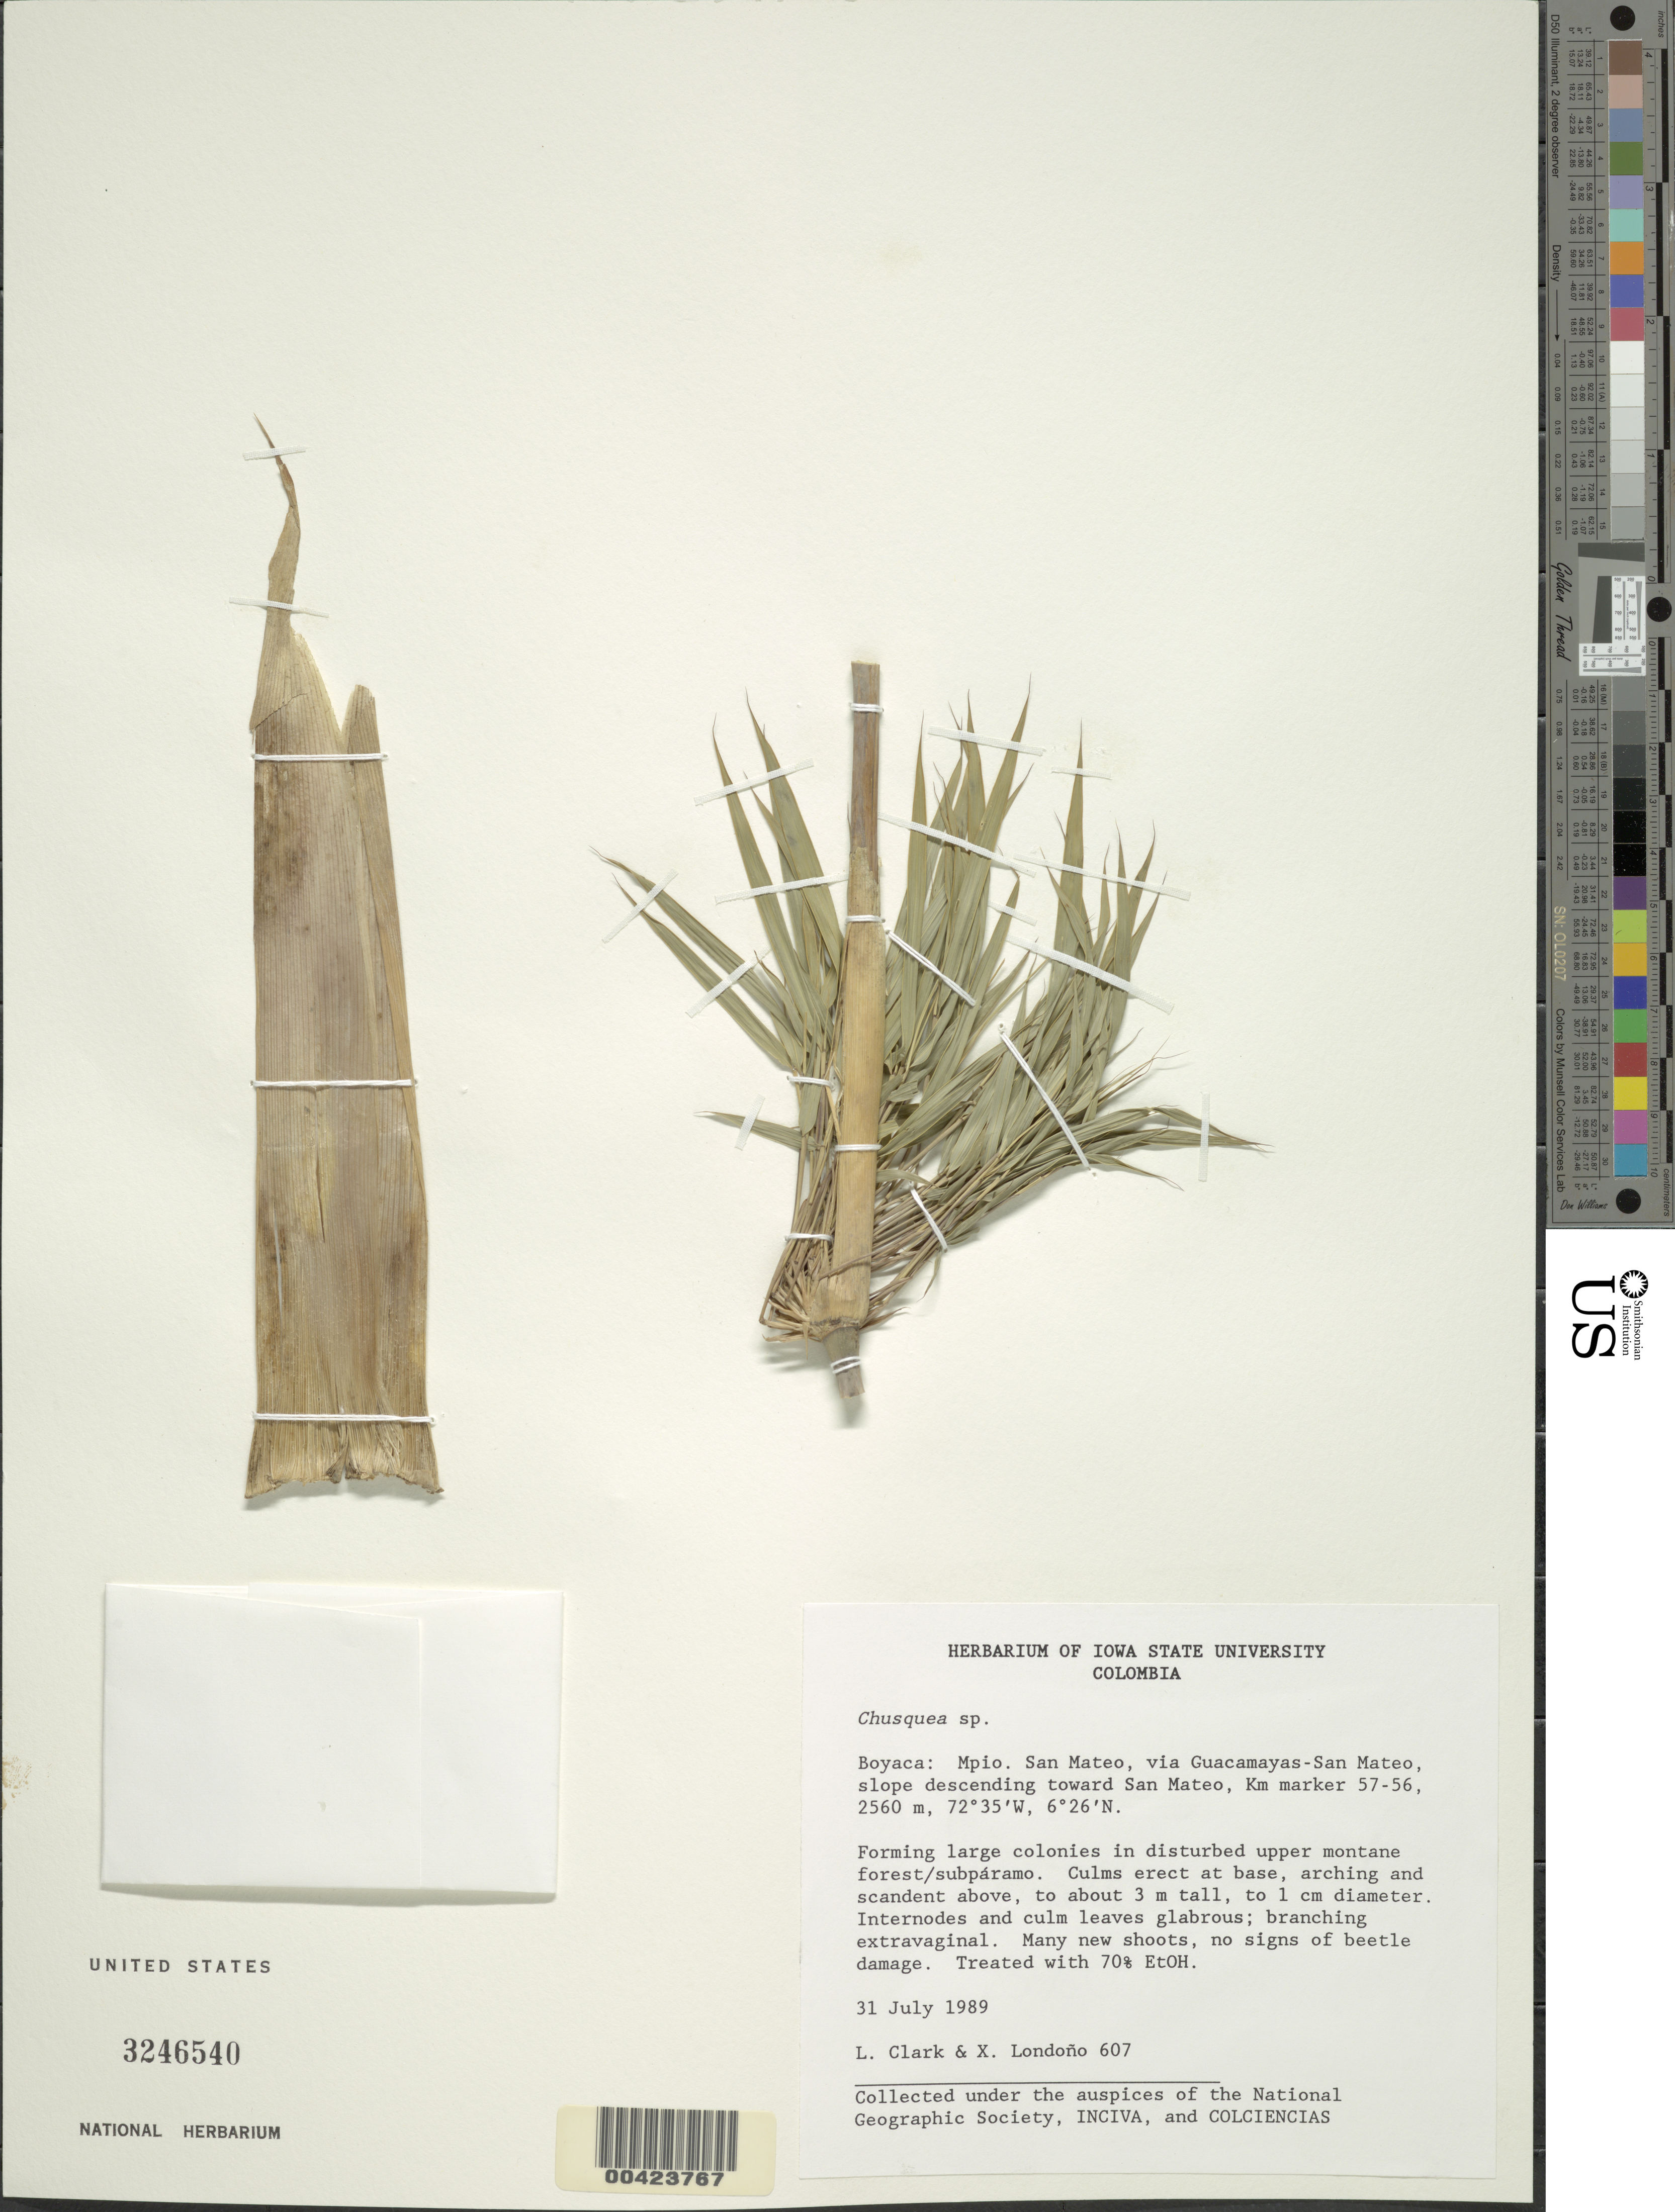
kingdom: Plantae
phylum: Tracheophyta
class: Liliopsida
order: Poales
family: Poaceae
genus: Chusquea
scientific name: Chusquea sp.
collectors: L. G. Clark & X. Londoño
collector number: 607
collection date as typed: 31 Jul 1989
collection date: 1989-07-31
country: Colombia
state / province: Boyacá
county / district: San Mateo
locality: Via Guacamayas - San Mateo, slope descending toward San Mateo, km marker 57-56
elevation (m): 2560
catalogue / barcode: US 3246540